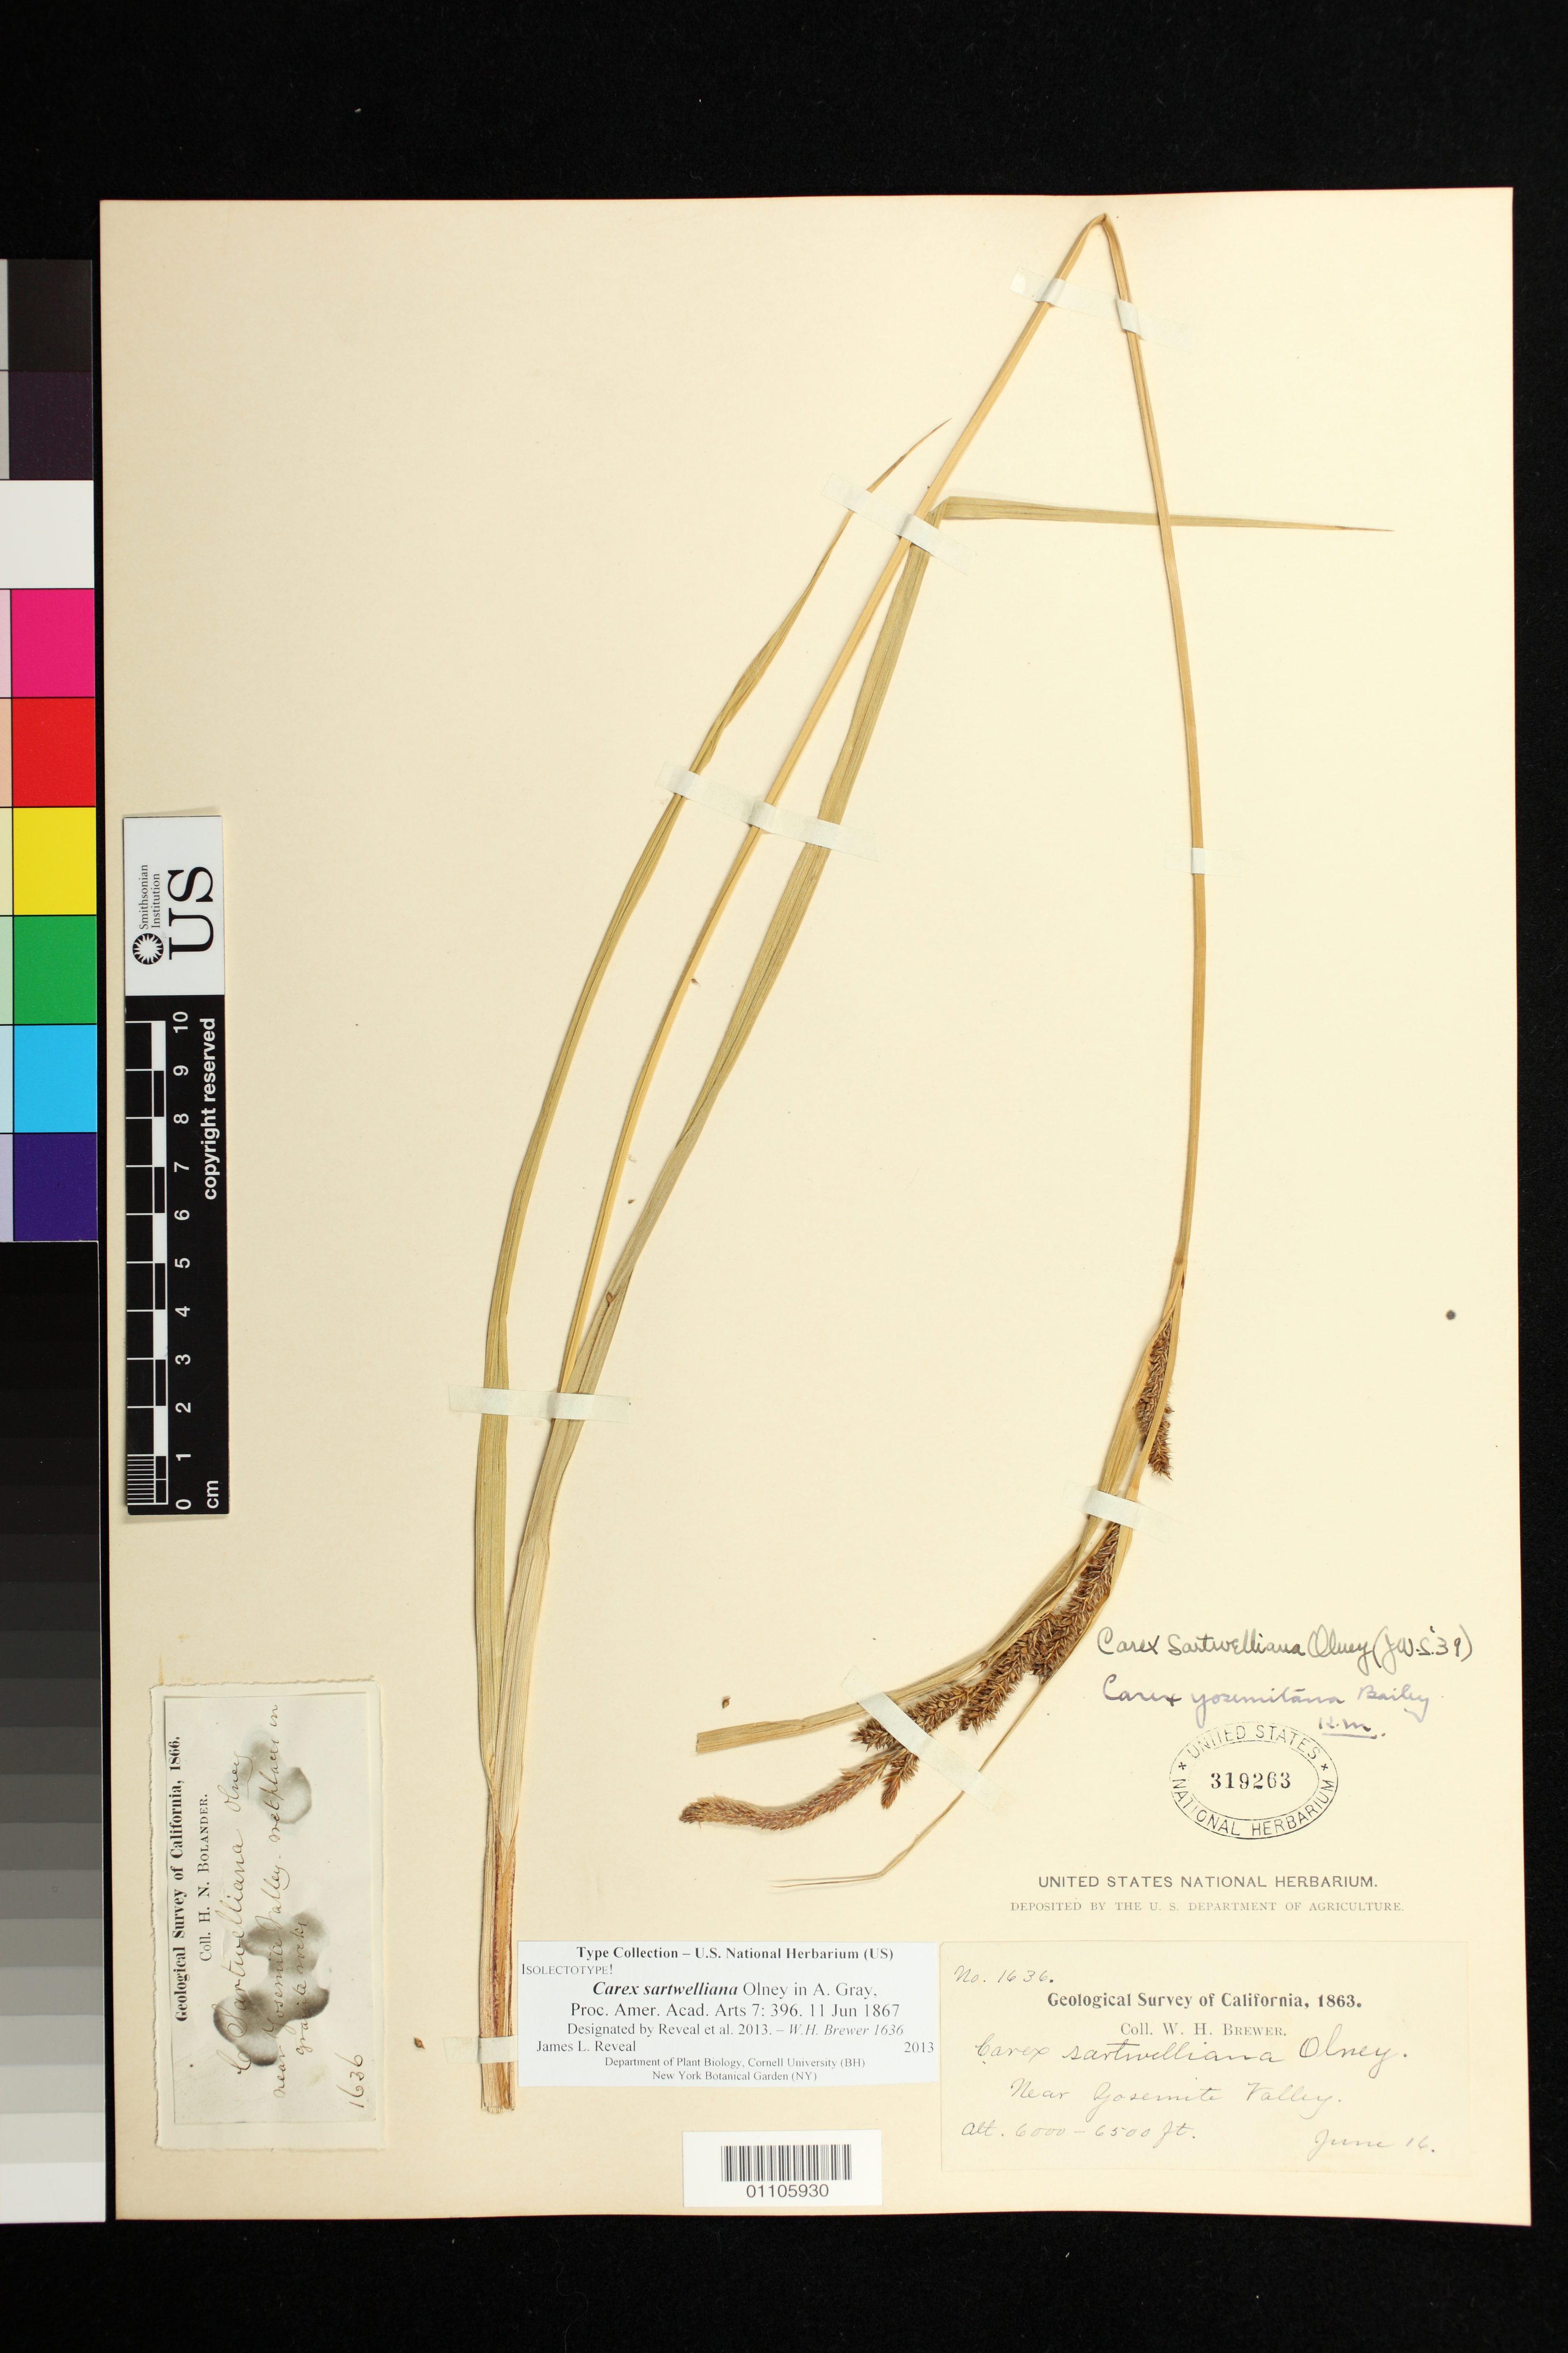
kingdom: Plantae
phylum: Tracheophyta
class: Liliopsida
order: Poales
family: Cyperaceae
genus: Carex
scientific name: Carex sartwelliana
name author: Olney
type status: Syntype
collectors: W. H. Brewer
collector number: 1636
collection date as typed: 16 Jun 1863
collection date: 1863-06-16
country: United States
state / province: California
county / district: Mariposa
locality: Near Yosemite Valley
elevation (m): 1829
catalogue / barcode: US 319263